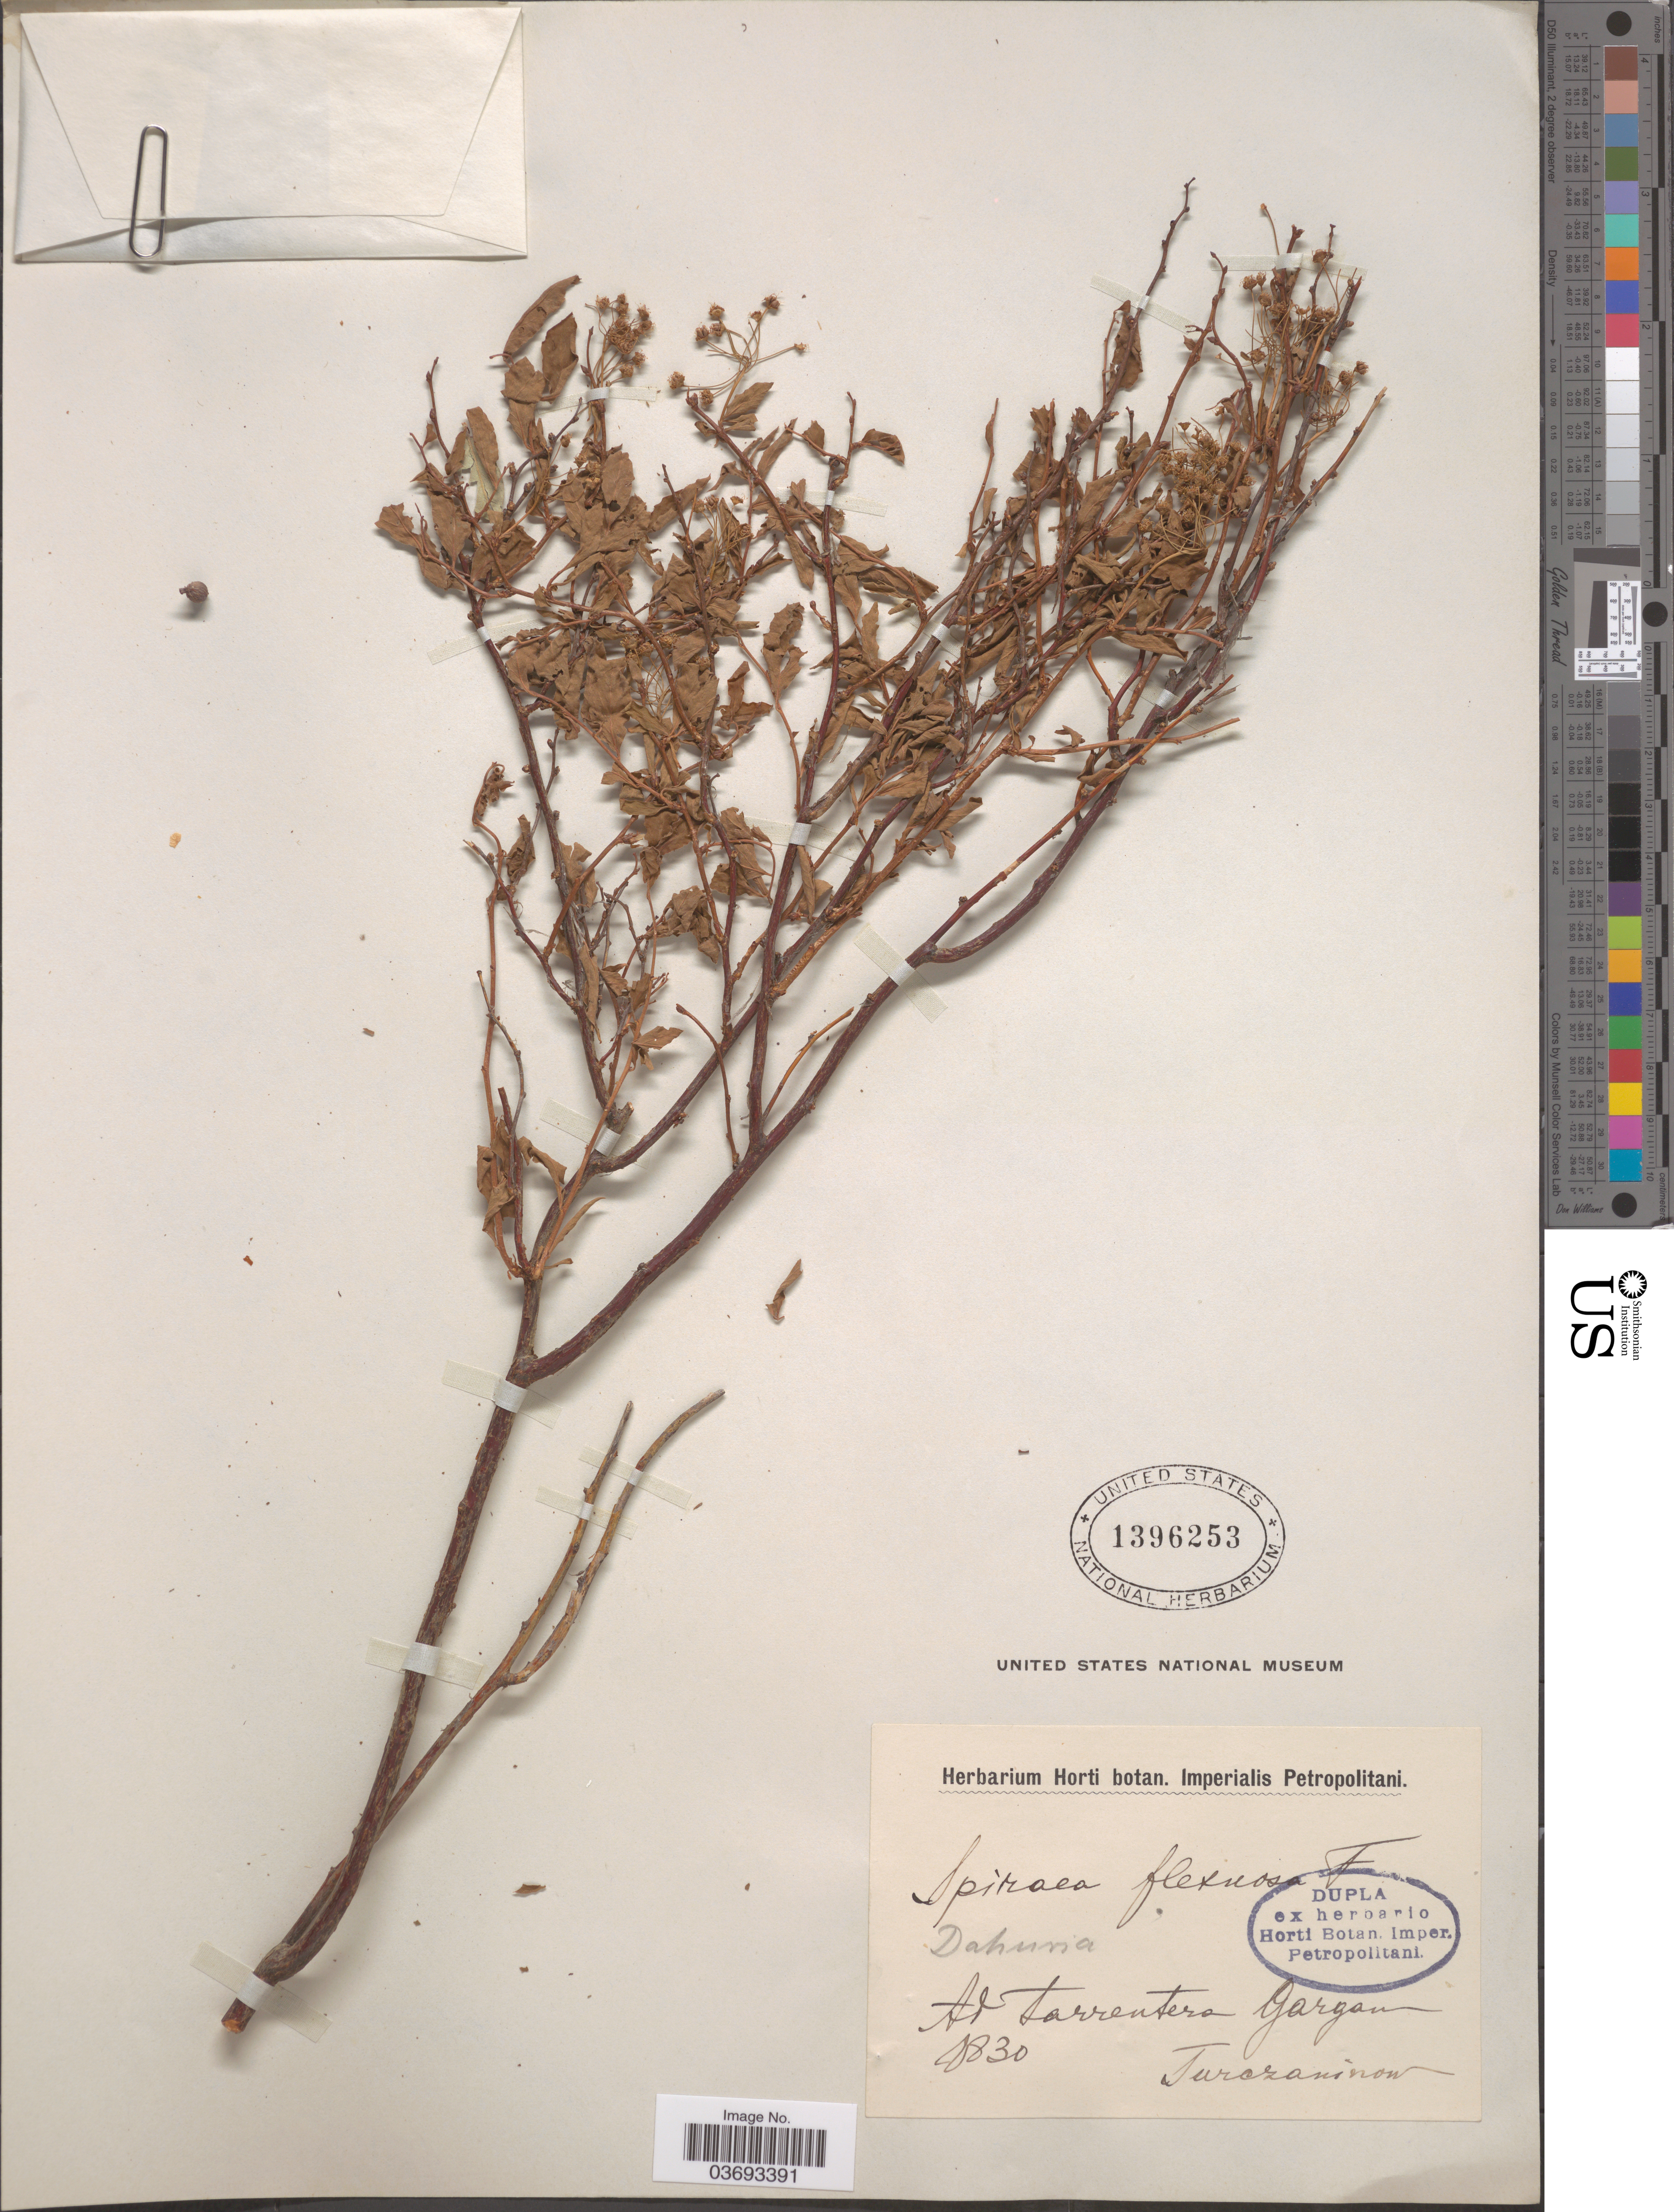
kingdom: Plantae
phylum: Tracheophyta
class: Magnoliopsida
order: Rosales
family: Rosaceae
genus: Spiraea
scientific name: Spiraea chamaedryfolia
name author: L.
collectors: Turczaninow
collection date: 1830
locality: Ad tarrentera Gargan. [interpreted]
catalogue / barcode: US 1396253